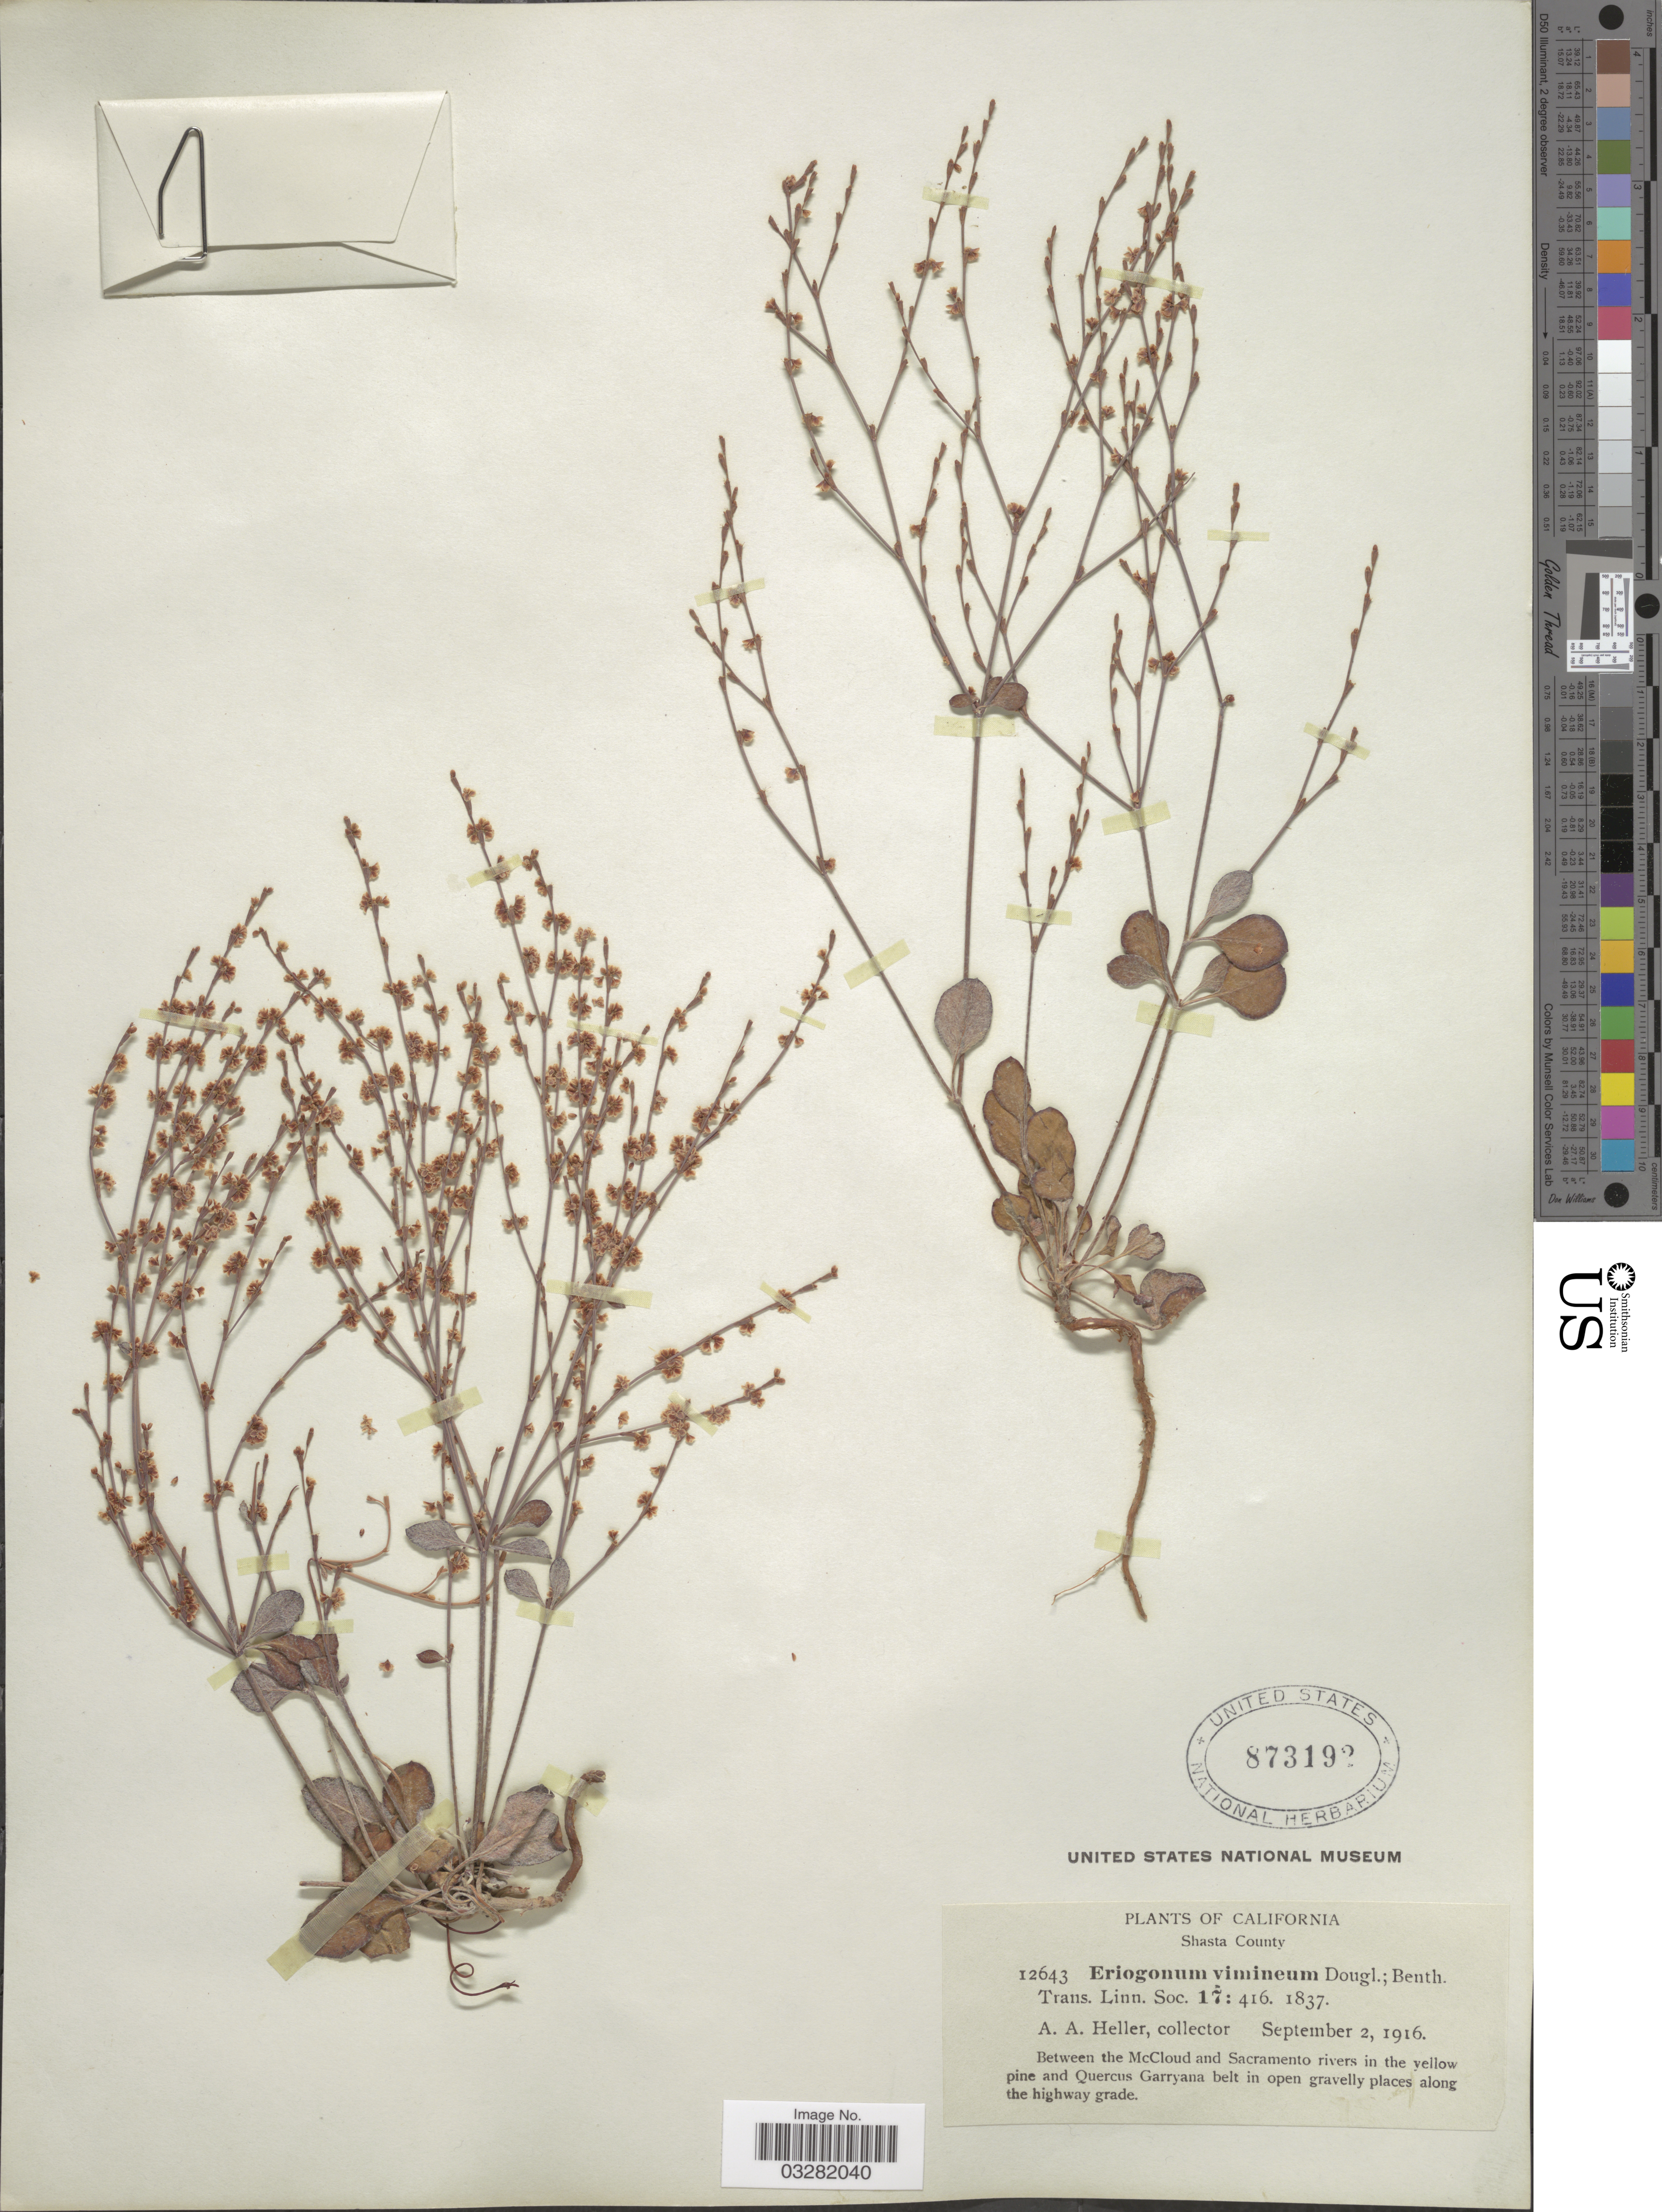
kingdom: Plantae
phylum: Tracheophyta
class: Magnoliopsida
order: Caryophyllales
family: Polygonaceae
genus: Eriogonum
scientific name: Eriogonum vimineum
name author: Douglas ex Benth.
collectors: A. A. Heller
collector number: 12643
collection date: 1916-09-02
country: United States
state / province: California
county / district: Shasta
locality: Shasta County. Between the McCloud and Sacramento rivers in the yellow pine and Quercus Garryana belt in open gravelly places along the highway grade.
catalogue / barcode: US 873192